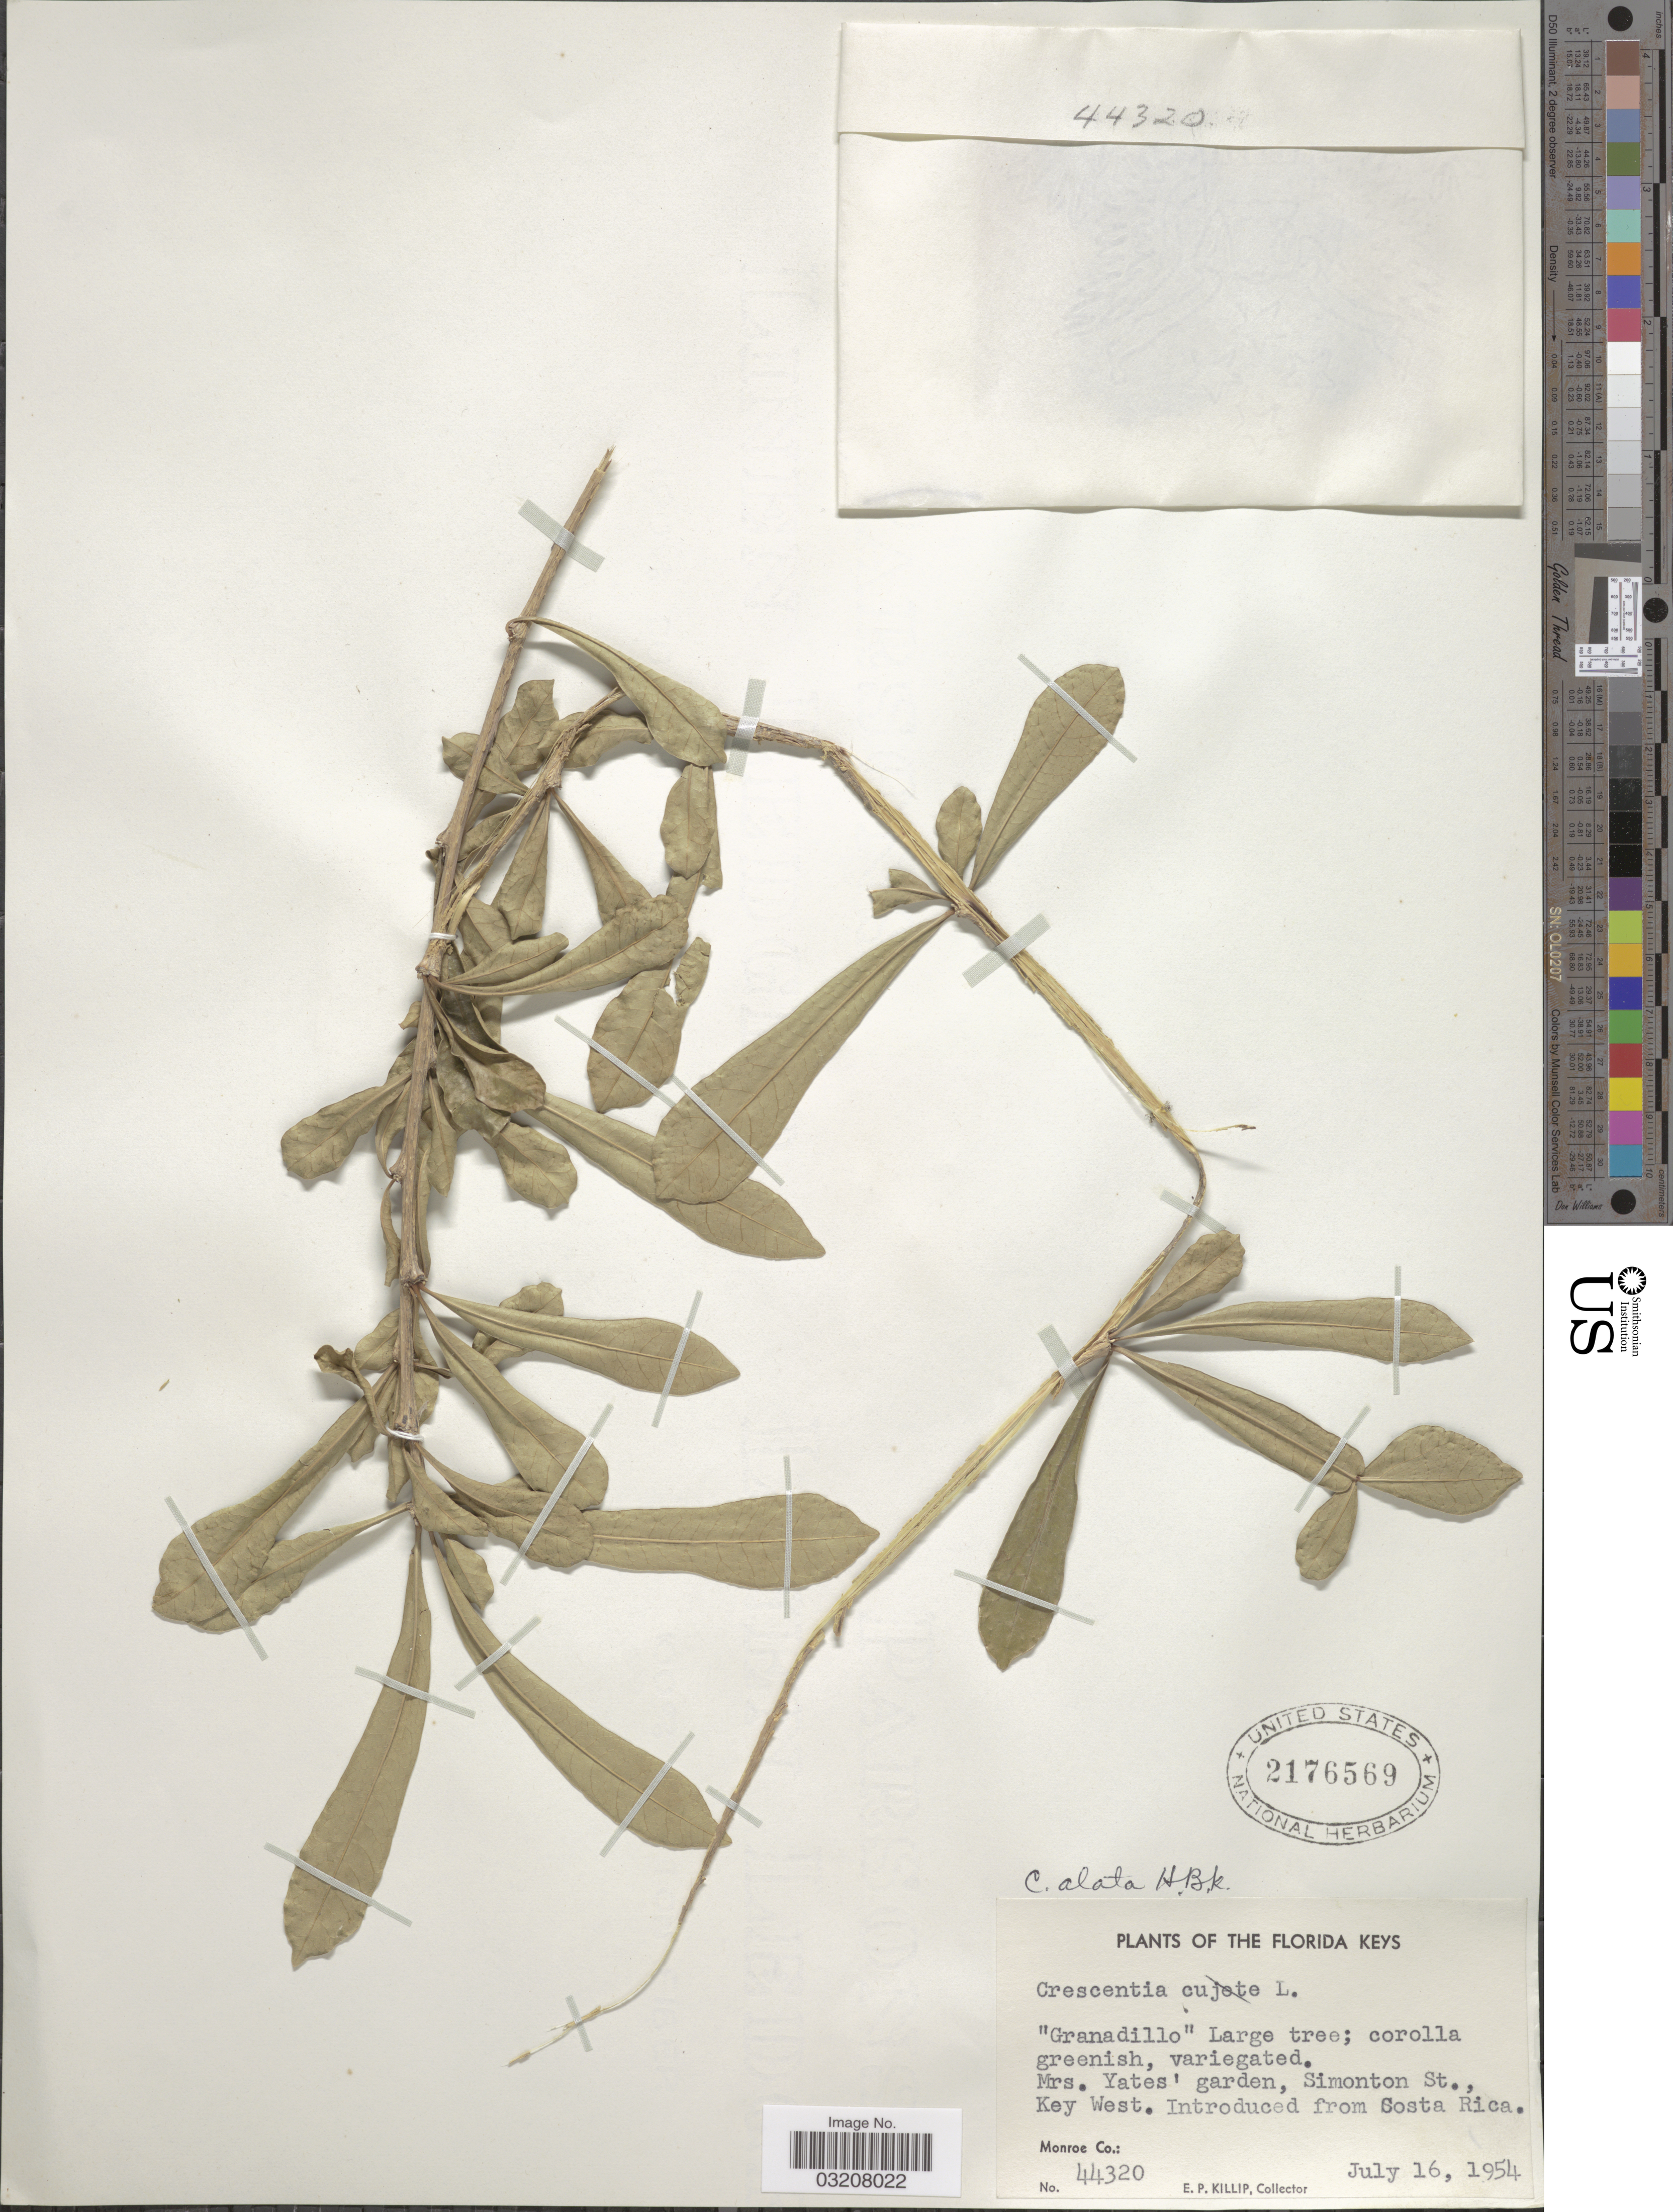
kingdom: Plantae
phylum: Tracheophyta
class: Magnoliopsida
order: Lamiales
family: Bignoniaceae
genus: Crescentia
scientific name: Crescentia alata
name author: Kunth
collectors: E. P. Killip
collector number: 44320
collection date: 1954-07-16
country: United States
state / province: Florida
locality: The Florida Keys. Mrs. Yates' garden, Simonton St., Key West. Monroe Co.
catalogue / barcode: US 2176569